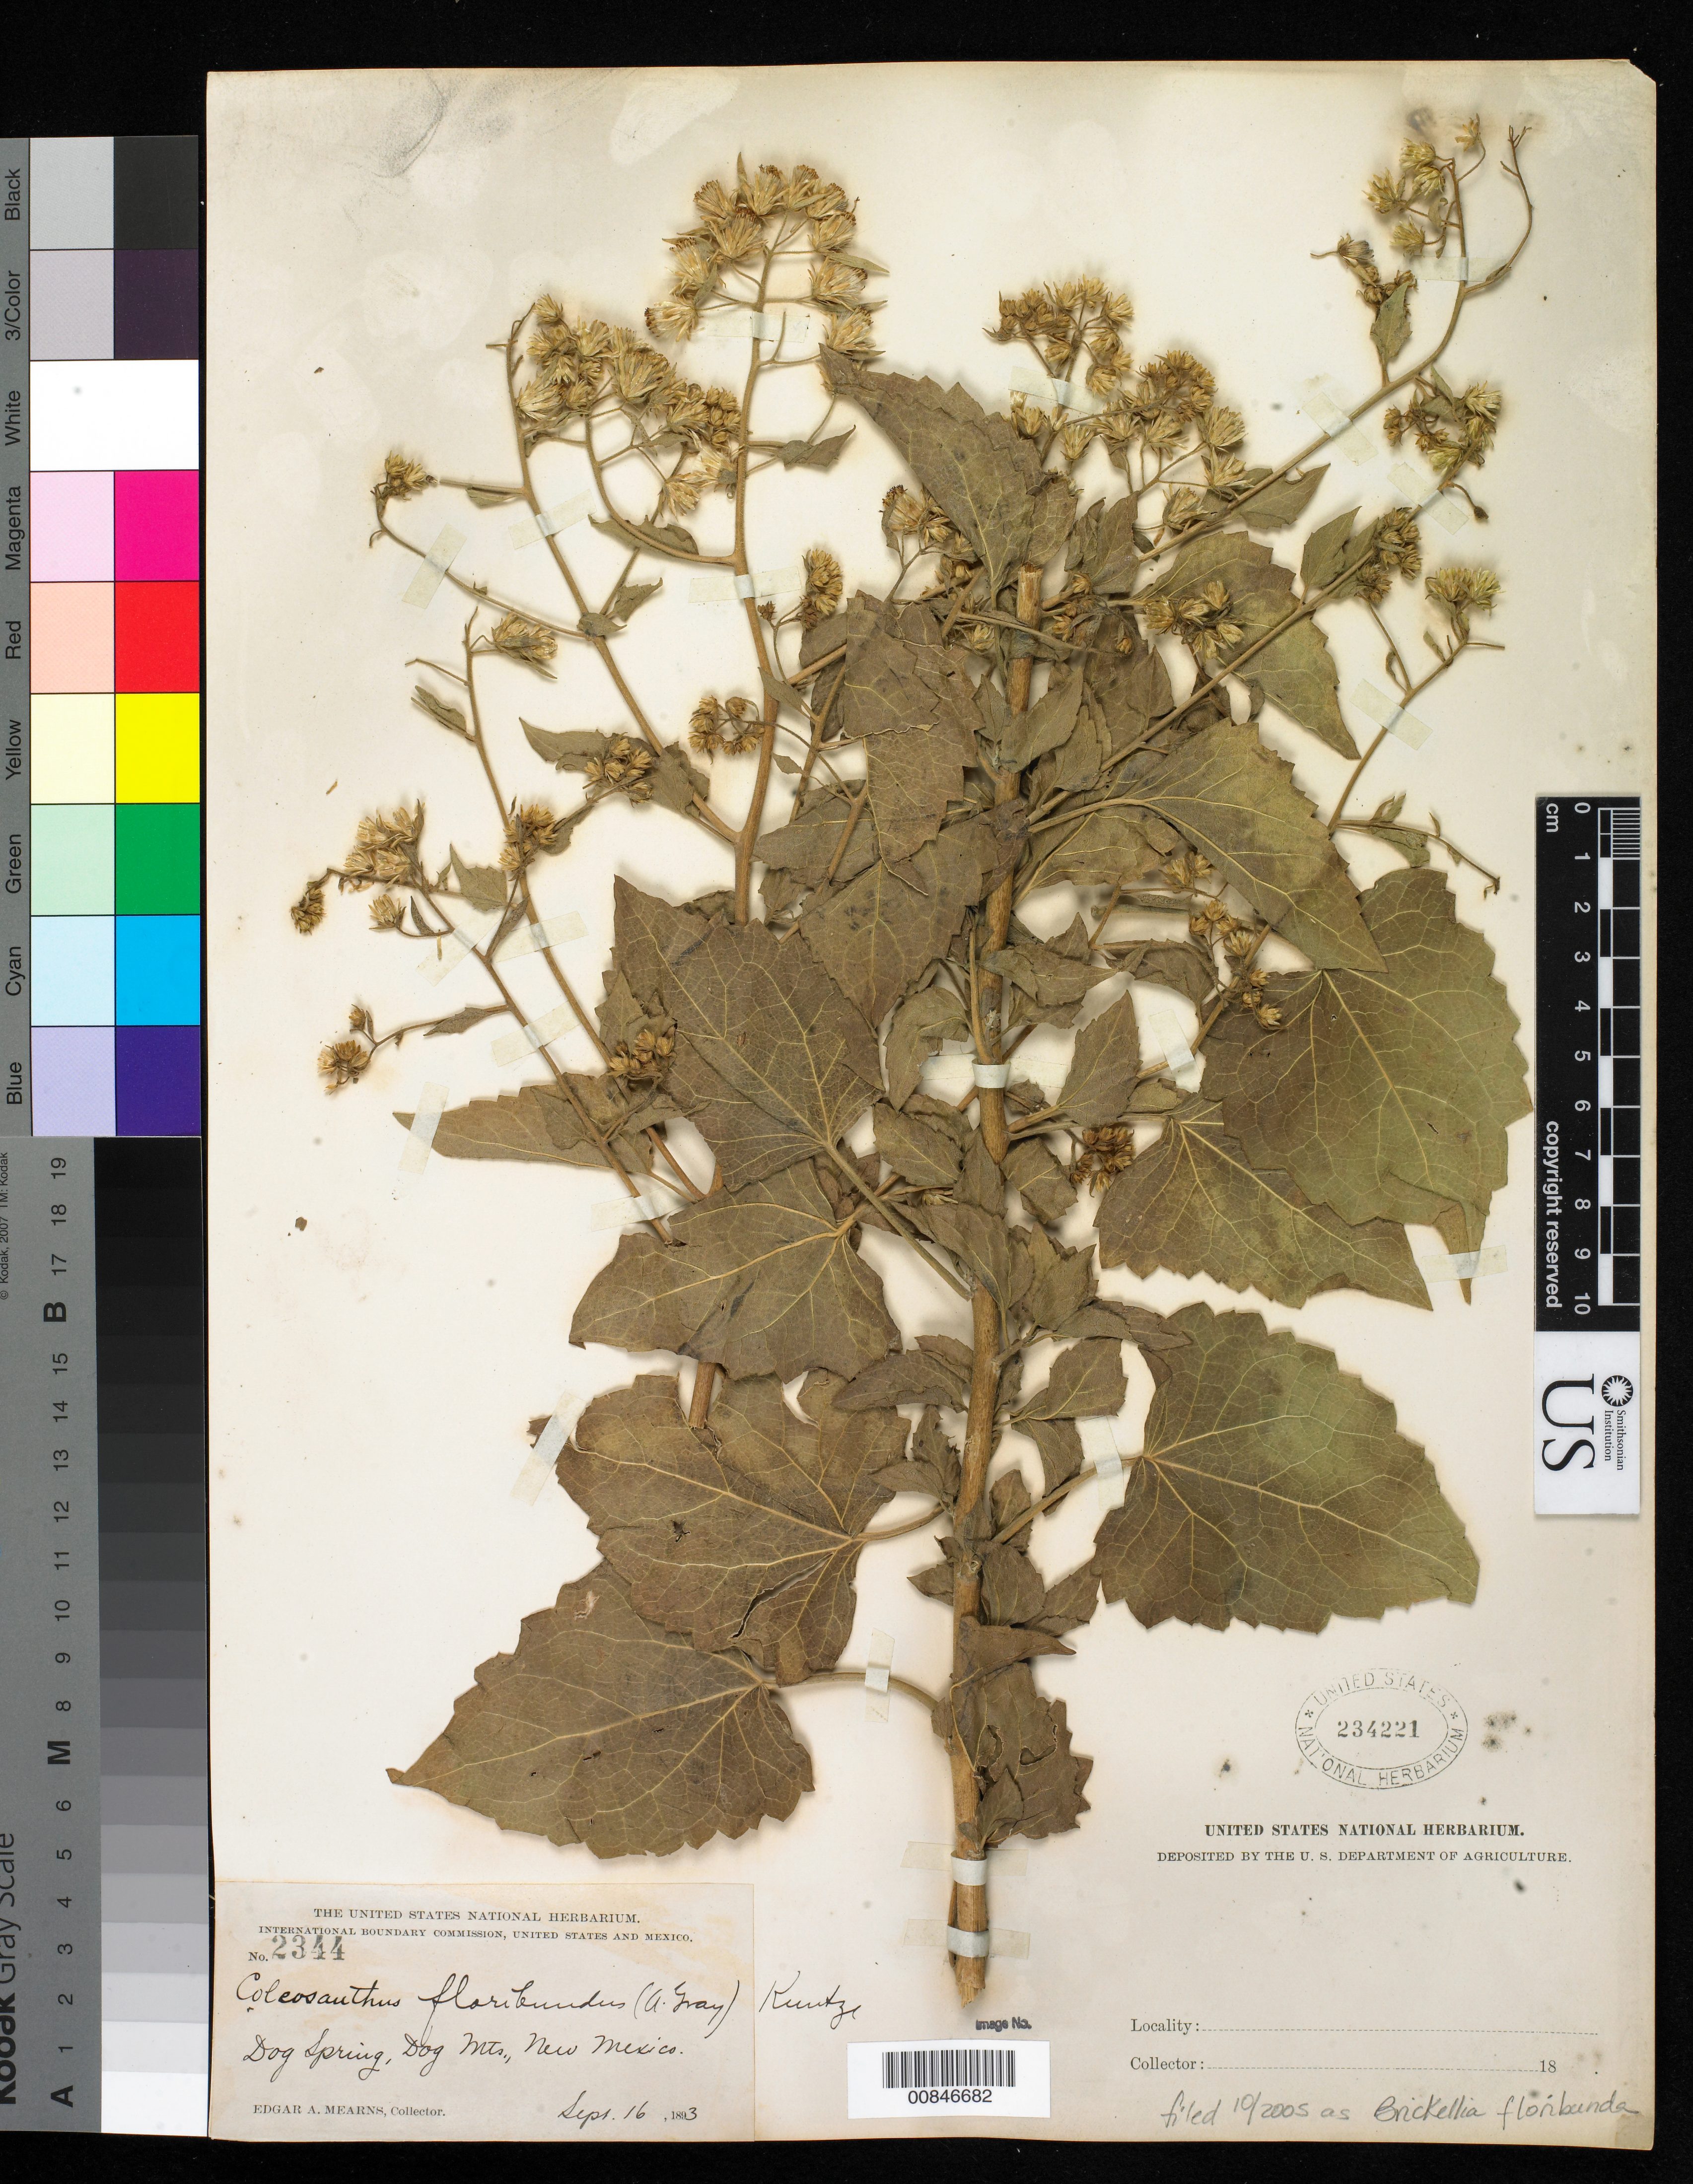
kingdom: Plantae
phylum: Tracheophyta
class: Magnoliopsida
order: Asterales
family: Asteraceae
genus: Brickellia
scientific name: Brickellia floribunda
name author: A. Gray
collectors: E. A. Mearns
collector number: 2344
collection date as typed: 16 Sep 1893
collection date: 1893-09-16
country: United States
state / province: New Mexico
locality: Dog Spring, Dog Mts., New Mexico.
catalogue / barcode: US 234221